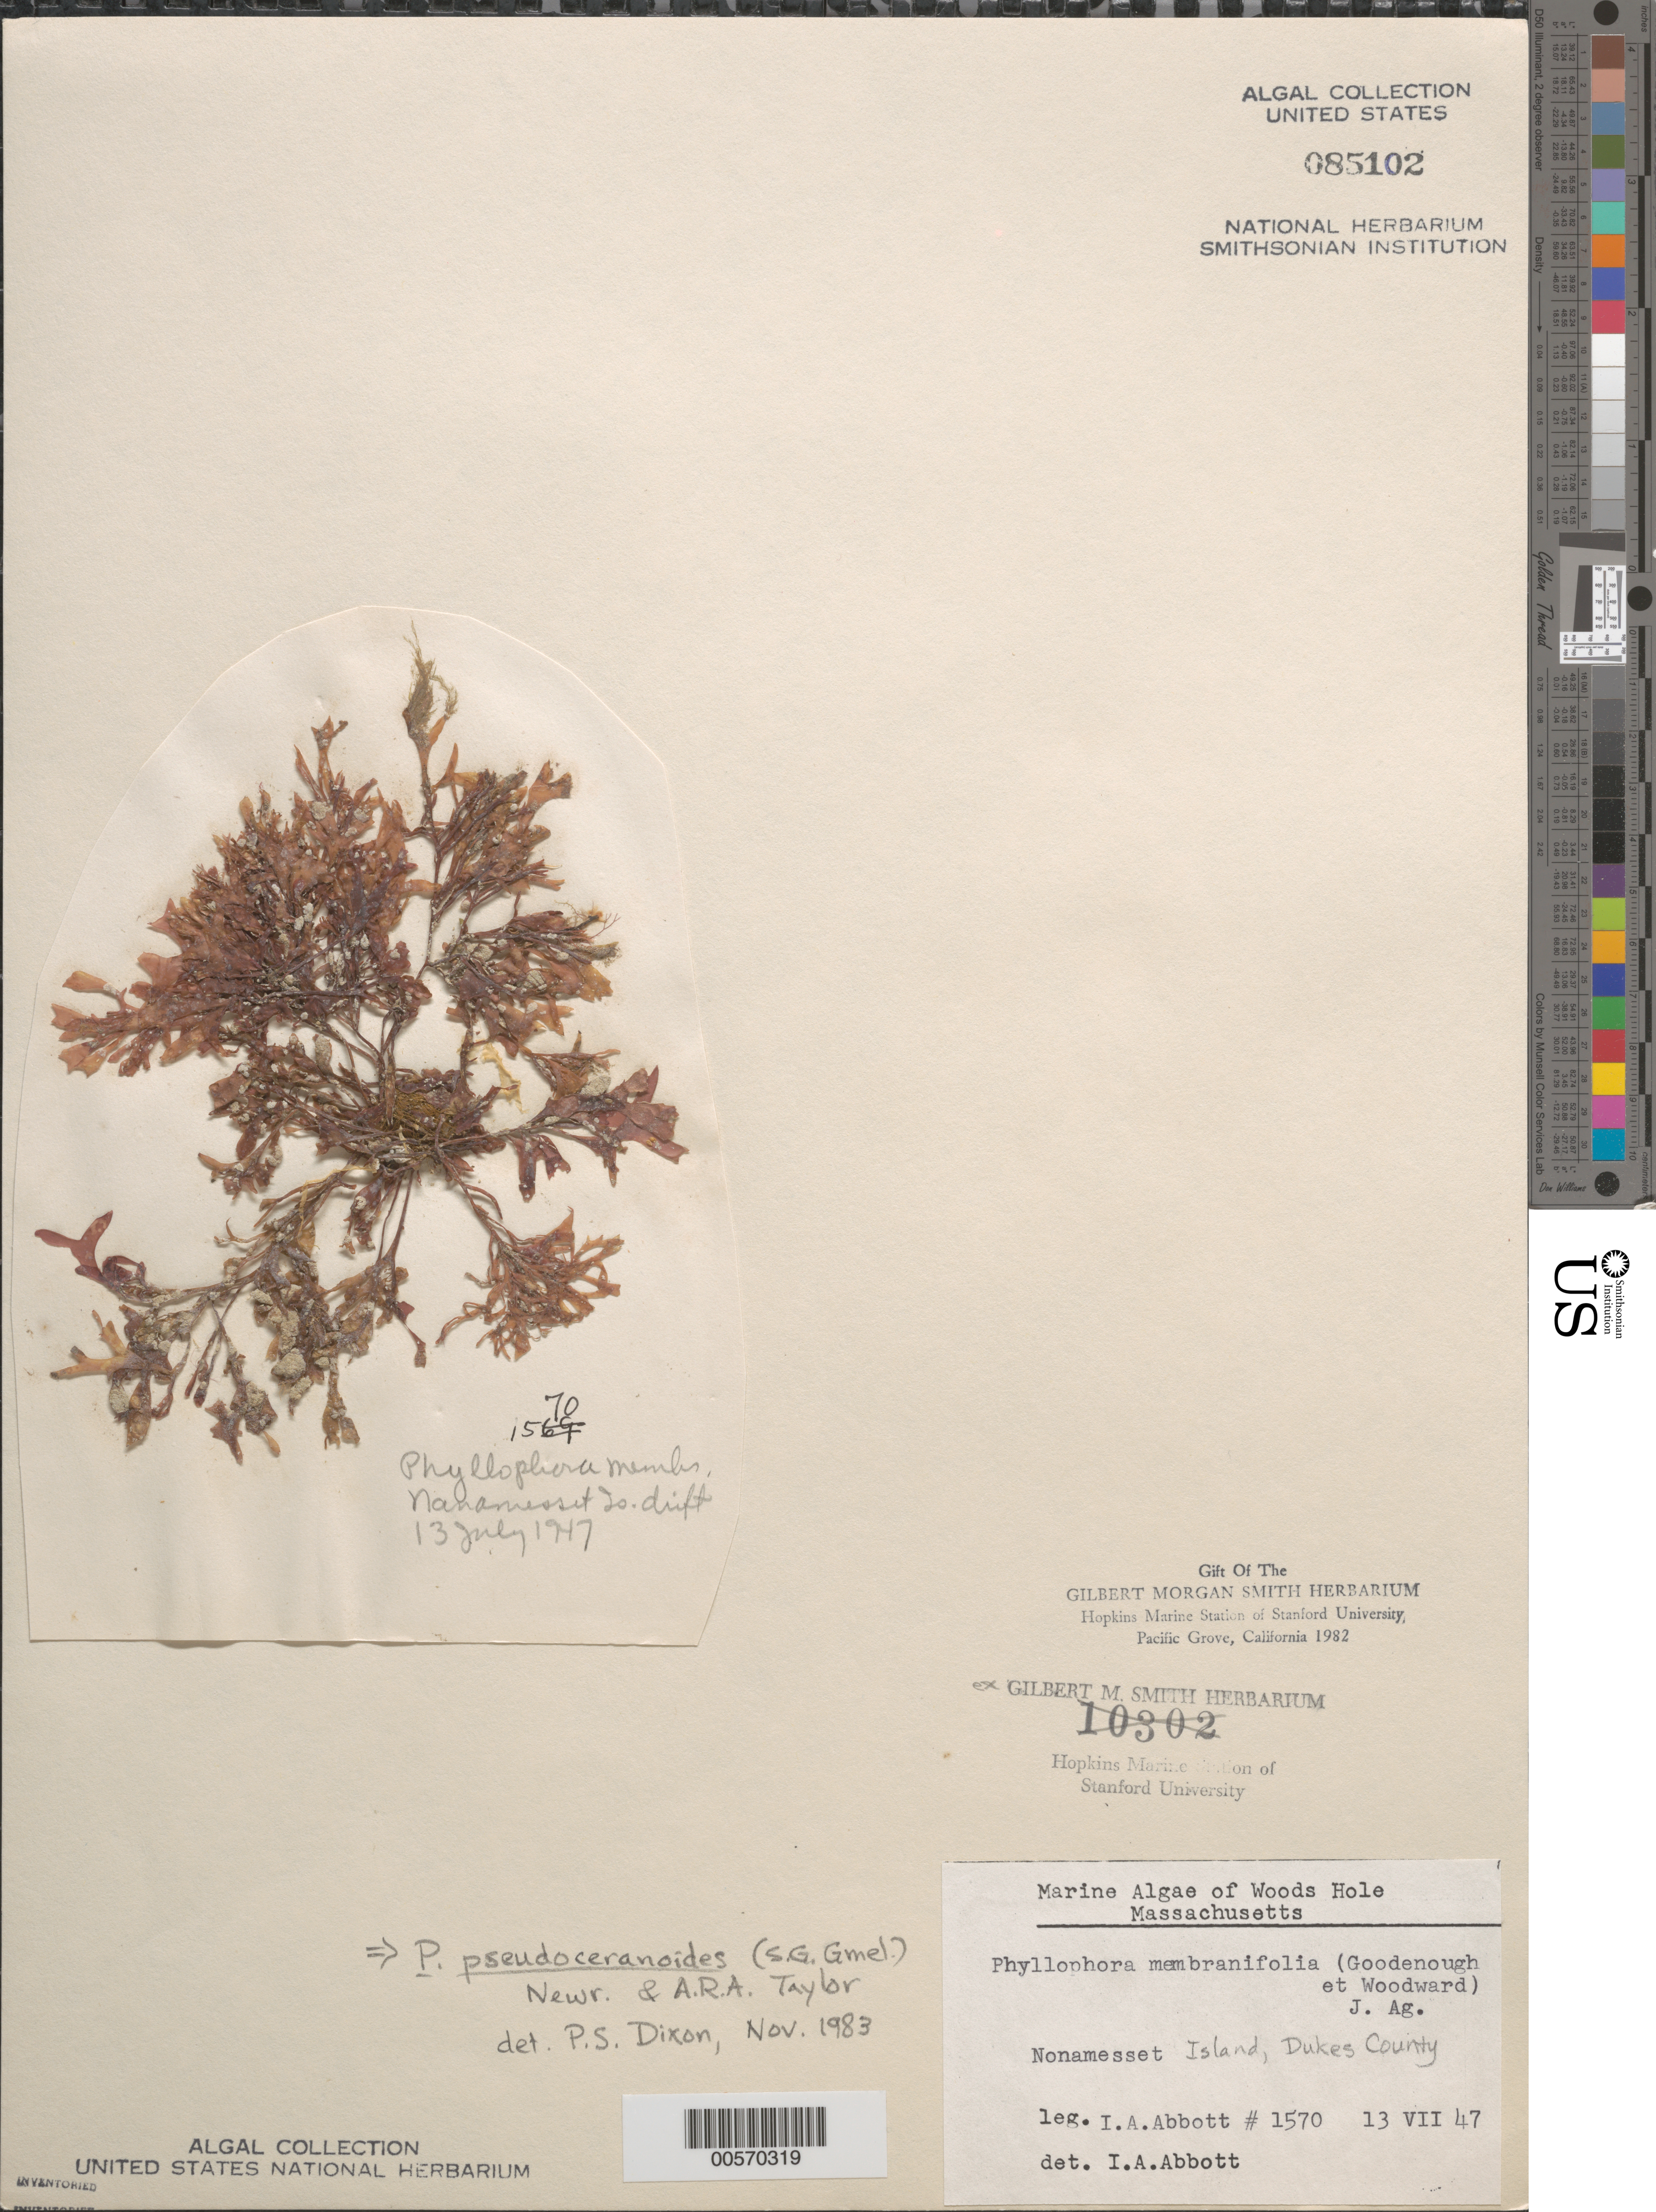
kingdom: Plantae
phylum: Rhodophyta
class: Florideophyceae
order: Gigartinales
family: Phyllophoraceae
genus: Phyllophora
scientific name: Phyllophora pseudoceranoides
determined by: Dixon, P. S.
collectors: I. A. Abbott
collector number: IAA 1570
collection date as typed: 13 Jul 1947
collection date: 1947-07-13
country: United States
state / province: Massachusetts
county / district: Dukes County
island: Nonamesset Island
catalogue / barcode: US 85102